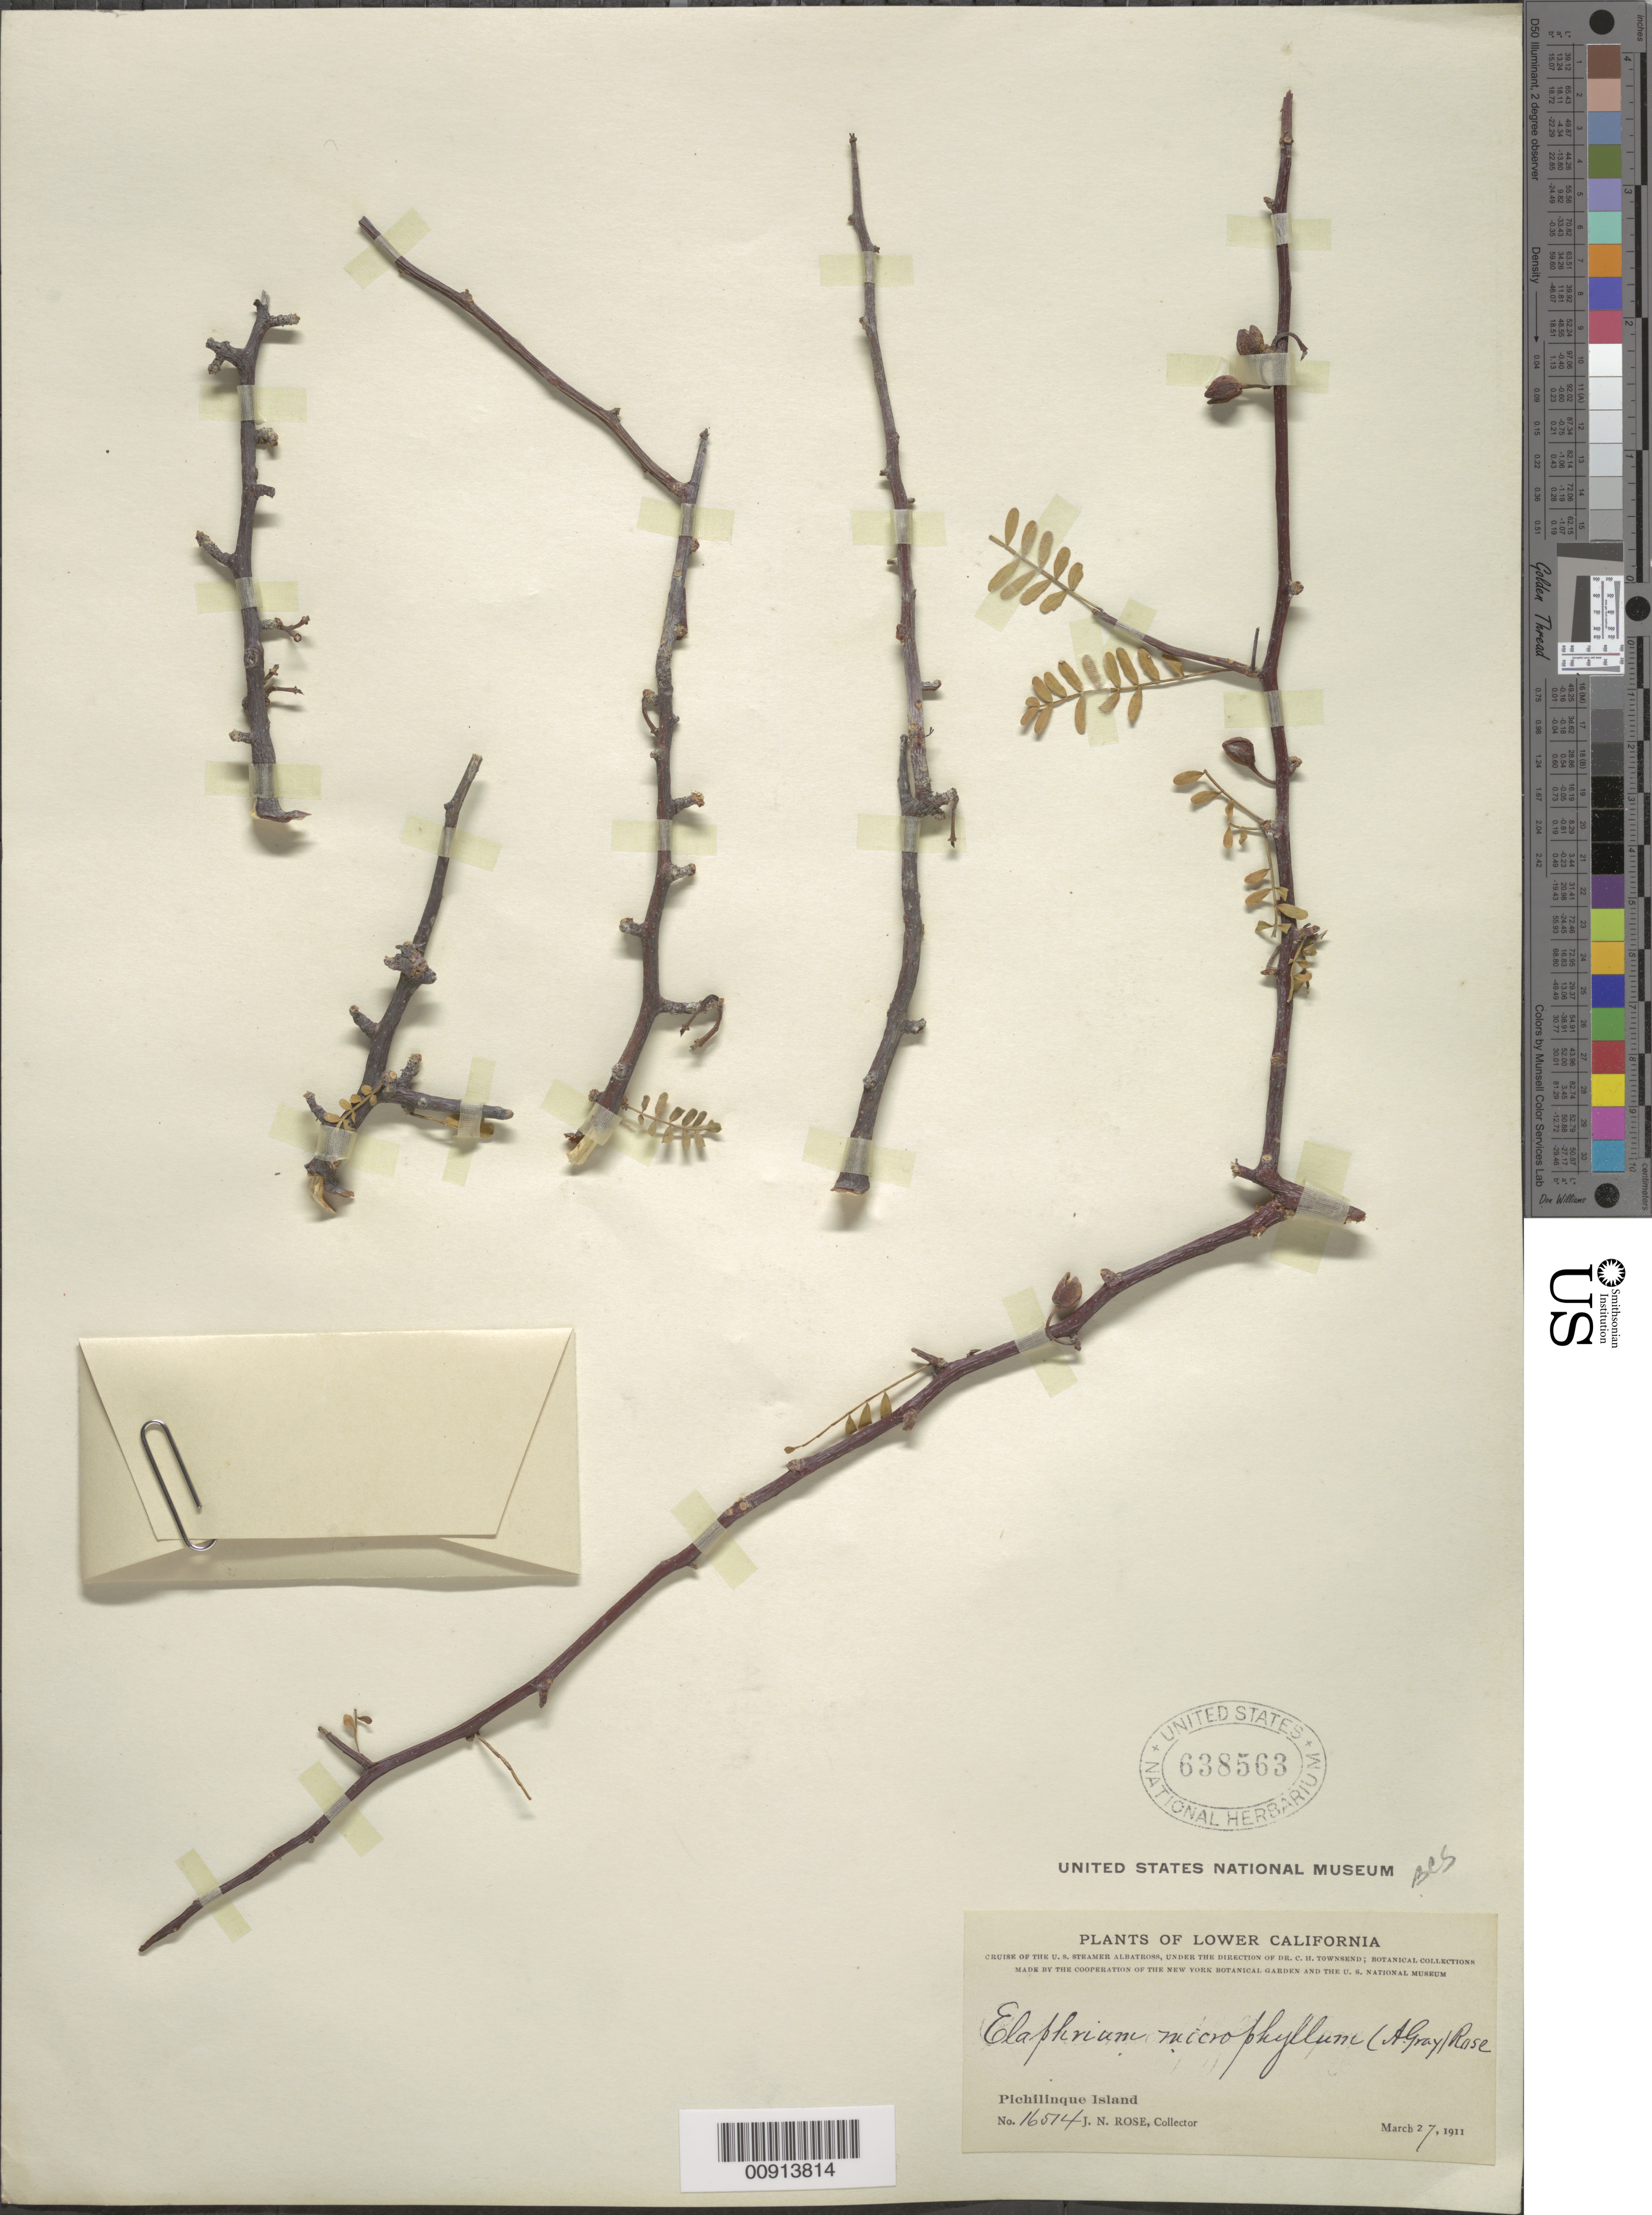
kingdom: Plantae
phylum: Tracheophyta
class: Magnoliopsida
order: Sapindales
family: Burseraceae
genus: Bursera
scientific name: Bursera microphylla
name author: A. Gray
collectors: J. N. Rose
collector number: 16514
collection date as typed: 27 Mar 1911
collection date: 1911-03-27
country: Mexico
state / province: Baja California Sur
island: Isla Pichilinque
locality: Pichilinque Island.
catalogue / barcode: US 638563